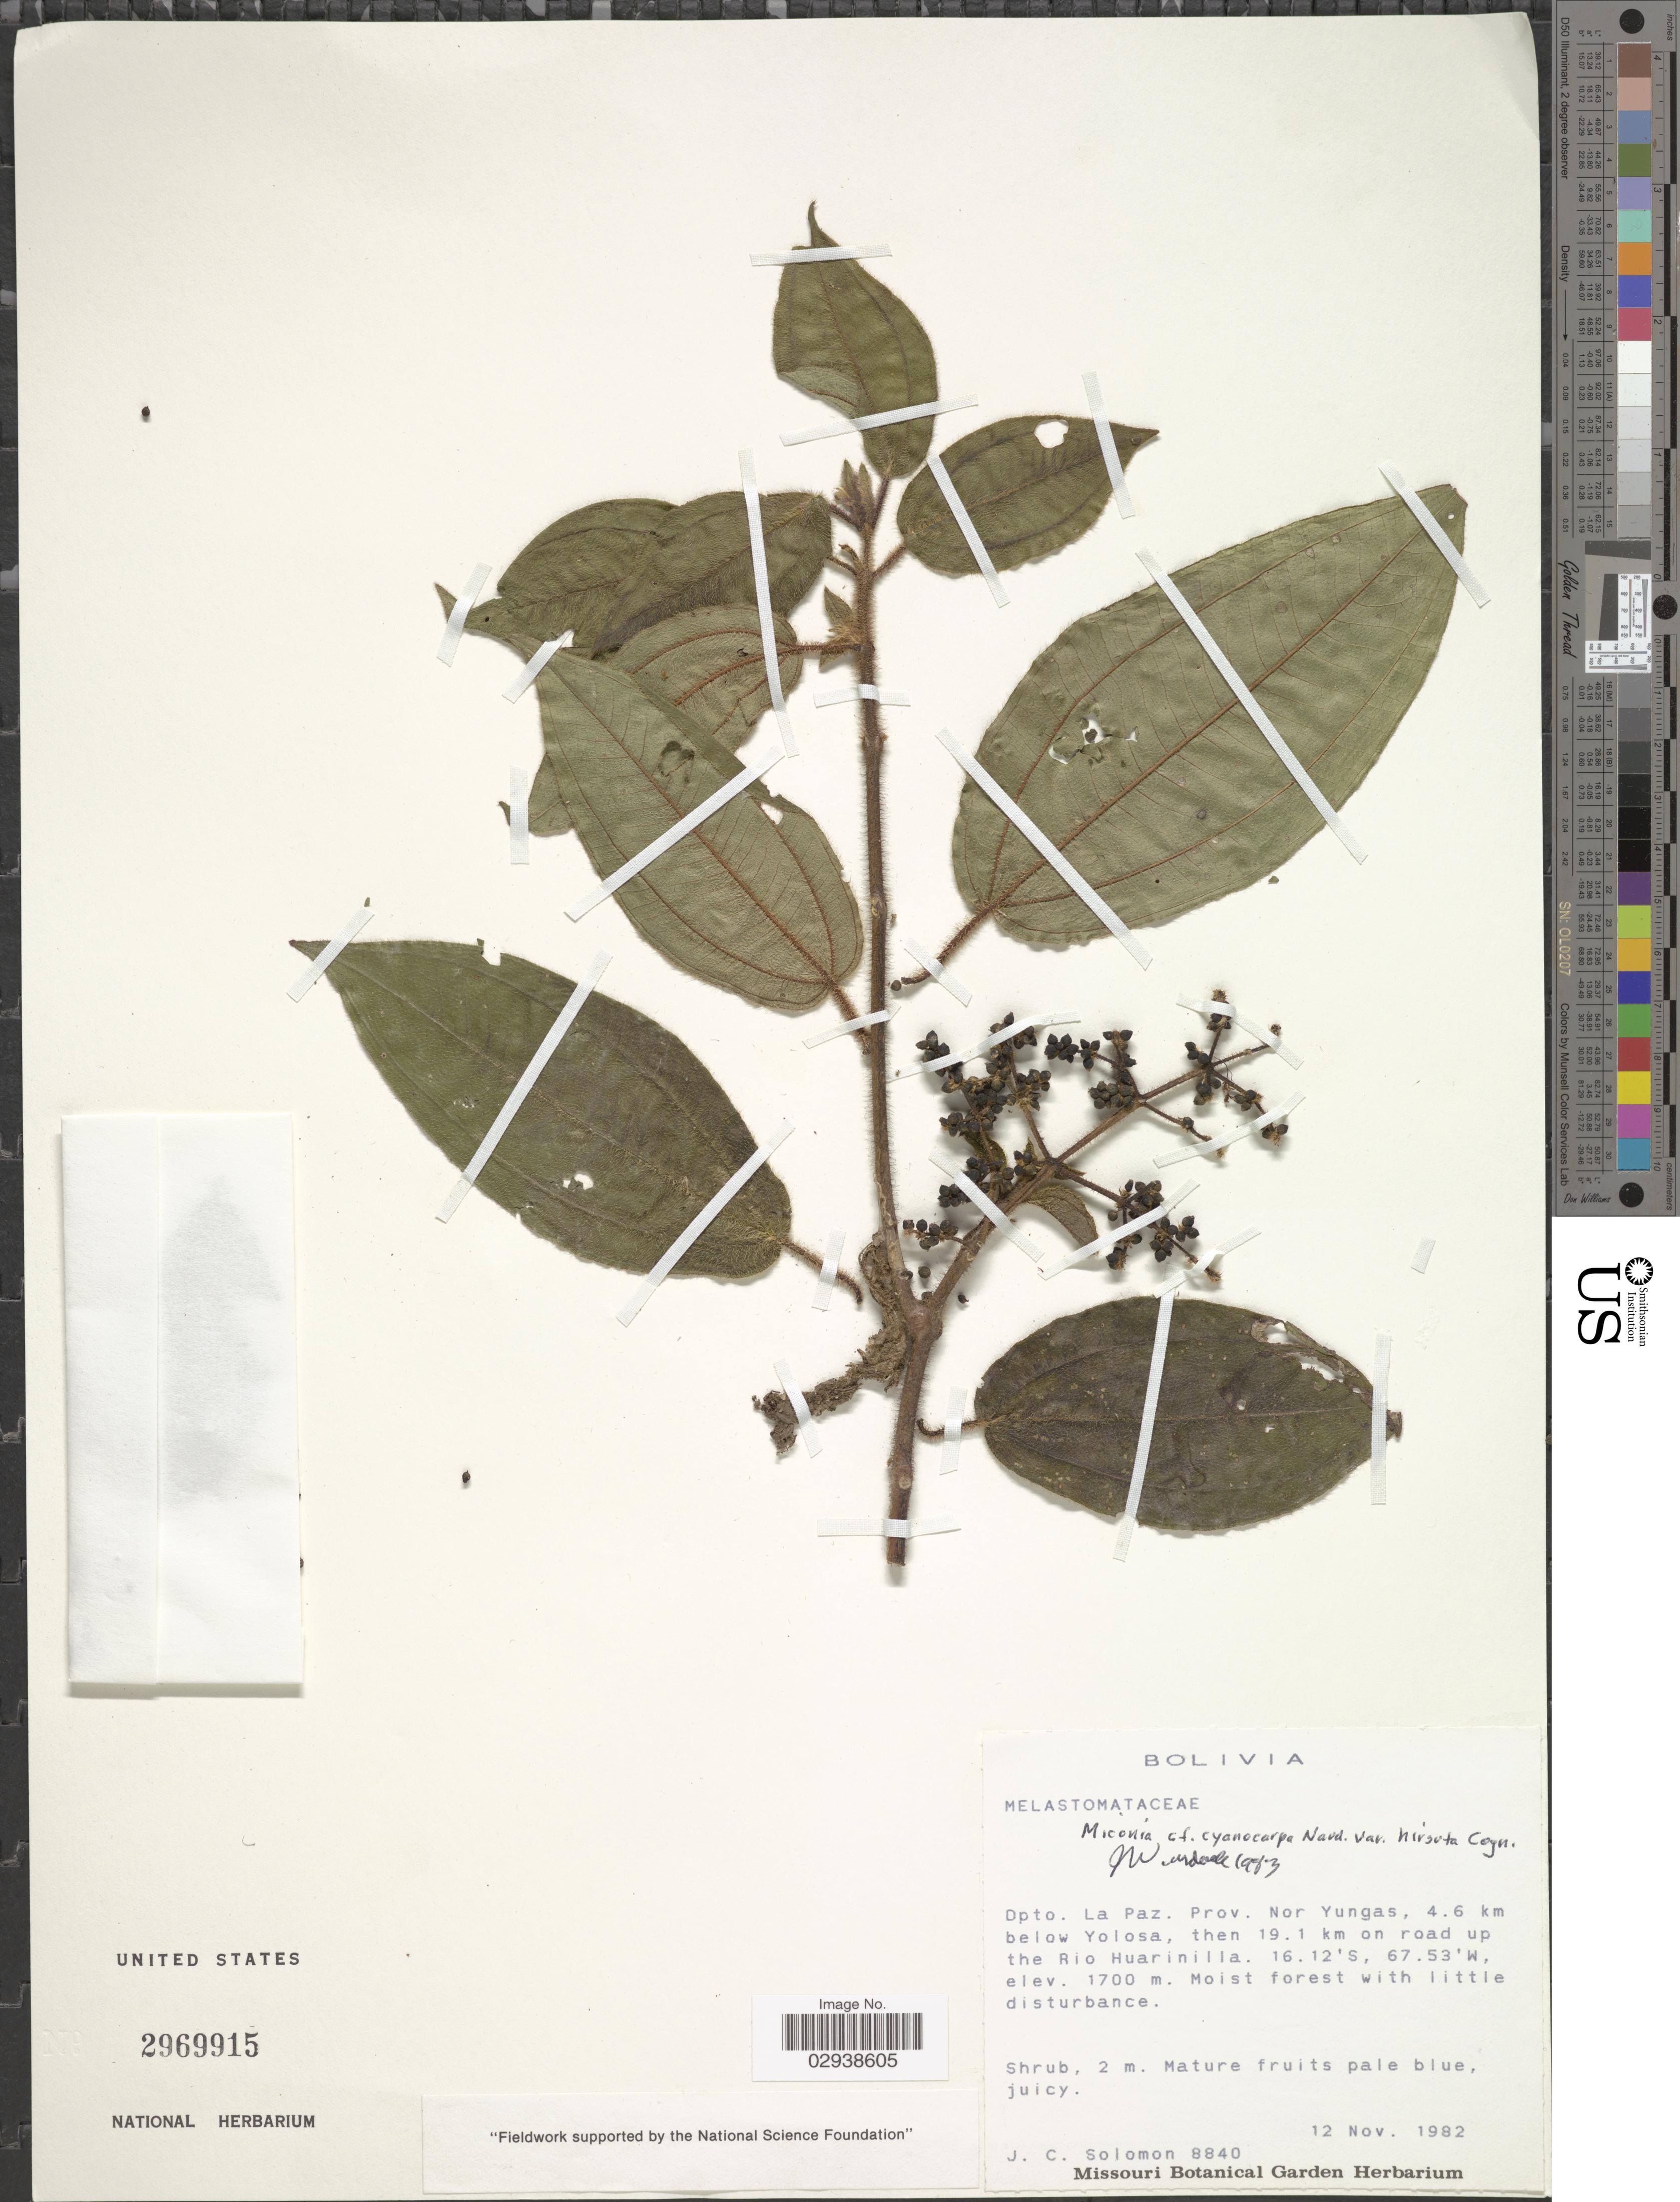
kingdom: Plantae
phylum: Tracheophyta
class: Magnoliopsida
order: Myrtales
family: Melastomataceae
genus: Miconia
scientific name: Miconia cyanocarpa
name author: Naudin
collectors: J. C. Solomon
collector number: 8840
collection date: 1982-11-12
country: Bolivia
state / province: La Paz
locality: Dpto. La Paz, Prov. Nor Yungas, 4.6 km below Yolosa, then 19.1 km on road up the Rio Huarinilla.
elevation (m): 1700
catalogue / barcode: US 2969915